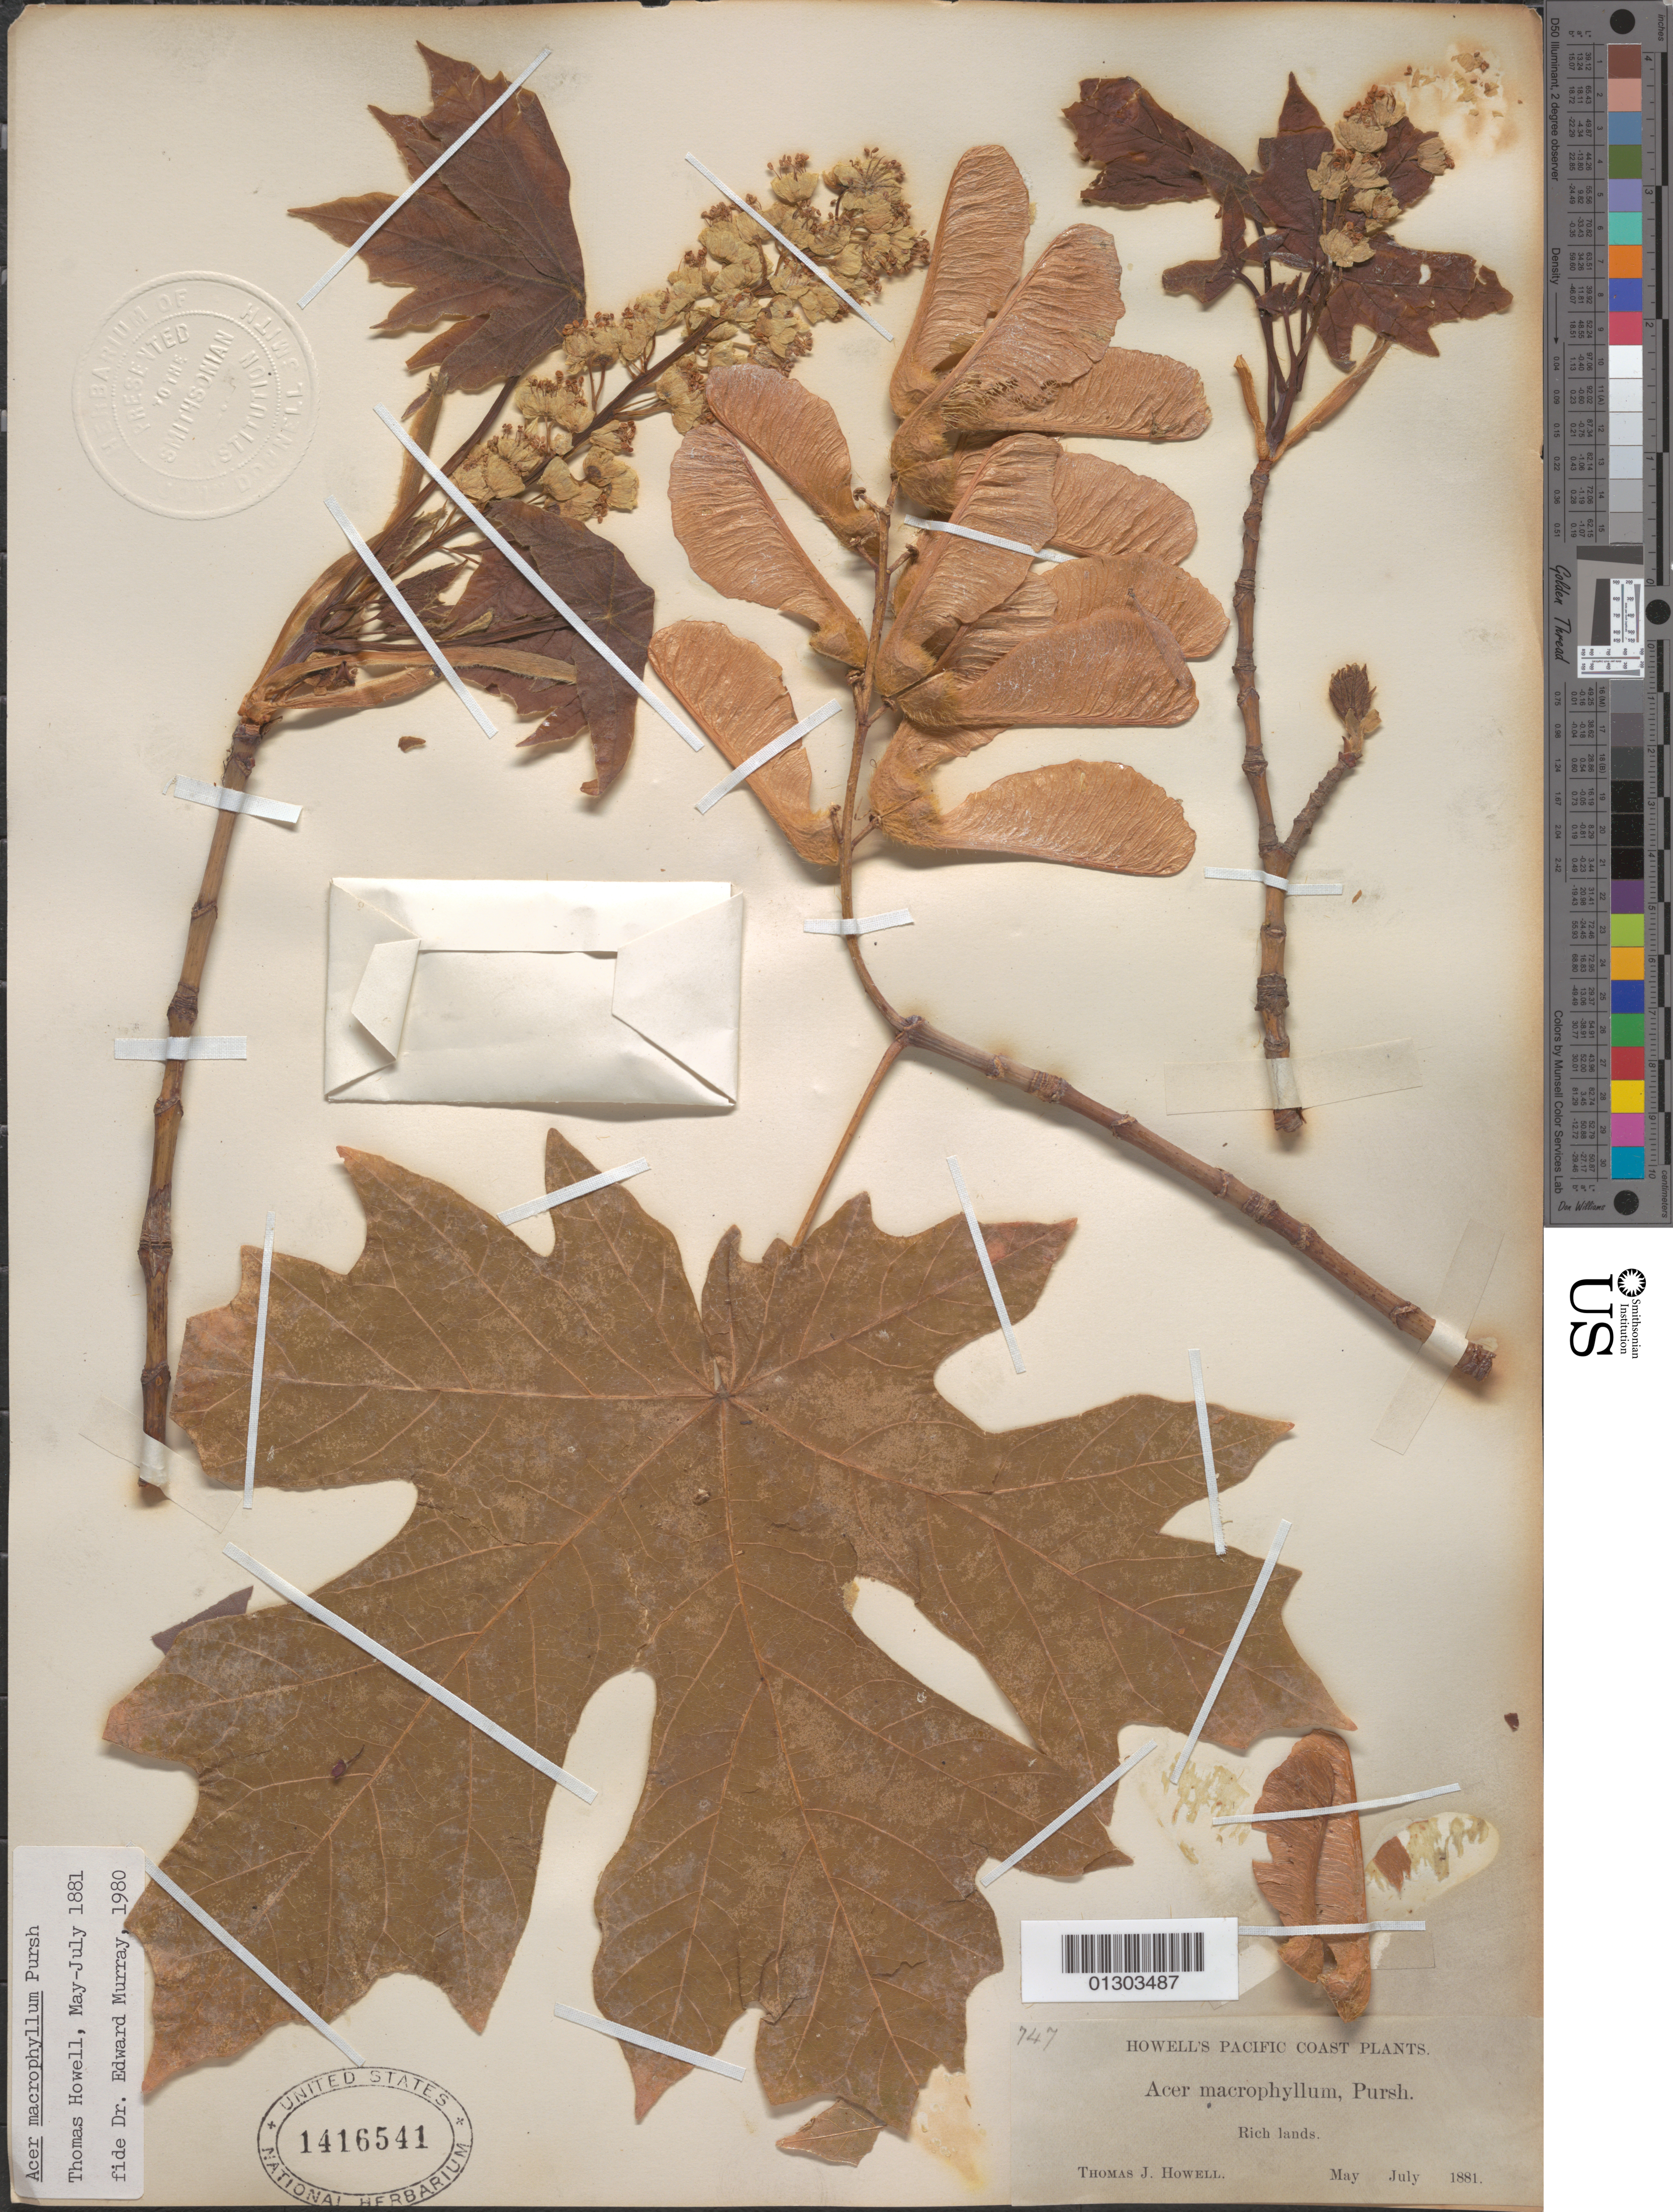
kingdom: Plantae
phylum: Tracheophyta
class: Magnoliopsida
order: Sapindales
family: Sapindaceae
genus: Acer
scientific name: Acer macrophyllum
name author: Pursh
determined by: Murray, Edward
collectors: T. J. Howell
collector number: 747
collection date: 1881-05,1881-07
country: United States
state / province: Oregon / Washington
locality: Pacific Coast.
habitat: Rich lands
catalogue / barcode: US 1416541